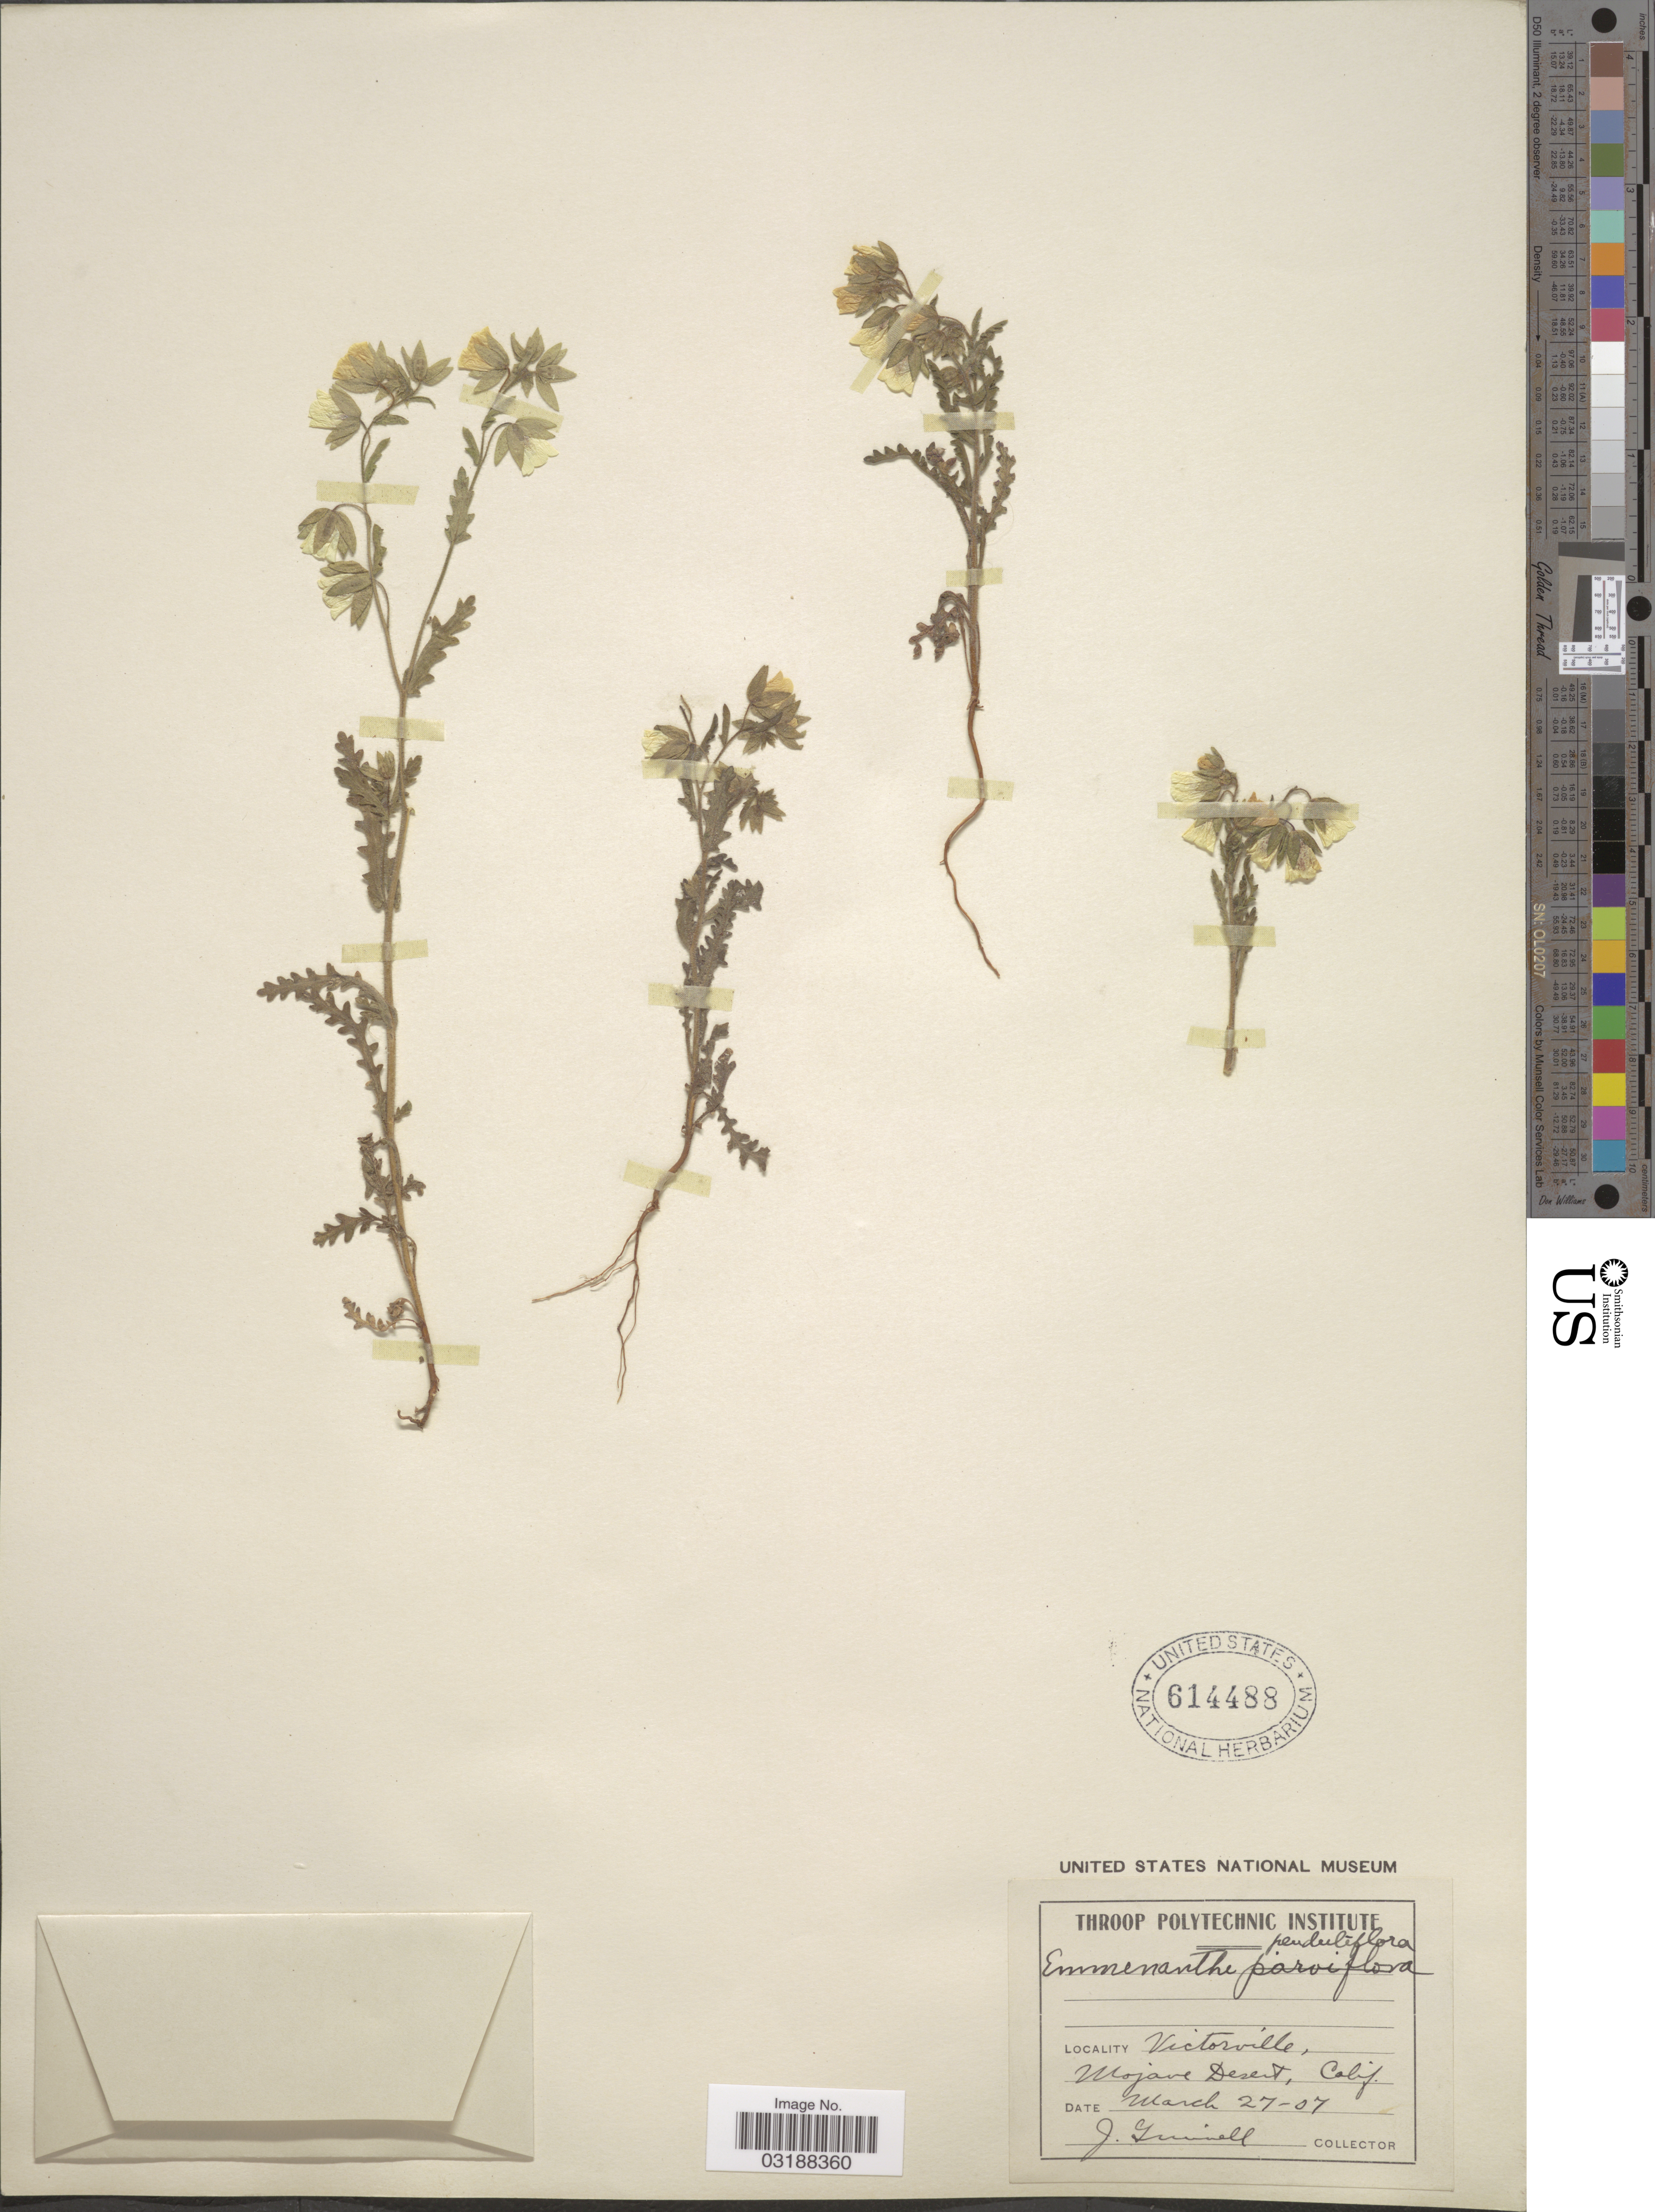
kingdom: Plantae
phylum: Tracheophyta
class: Magnoliopsida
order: Boraginales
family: Hydrophyllaceae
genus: Emmenanthe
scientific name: Emmenanthe penduliflora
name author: Benth.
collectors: J. Grinnell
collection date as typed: Transcribed d/m/y: 27/3/7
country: United States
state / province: California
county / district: San Barnadino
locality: Victorville, Mojave Desert, Calif.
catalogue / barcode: US 614488